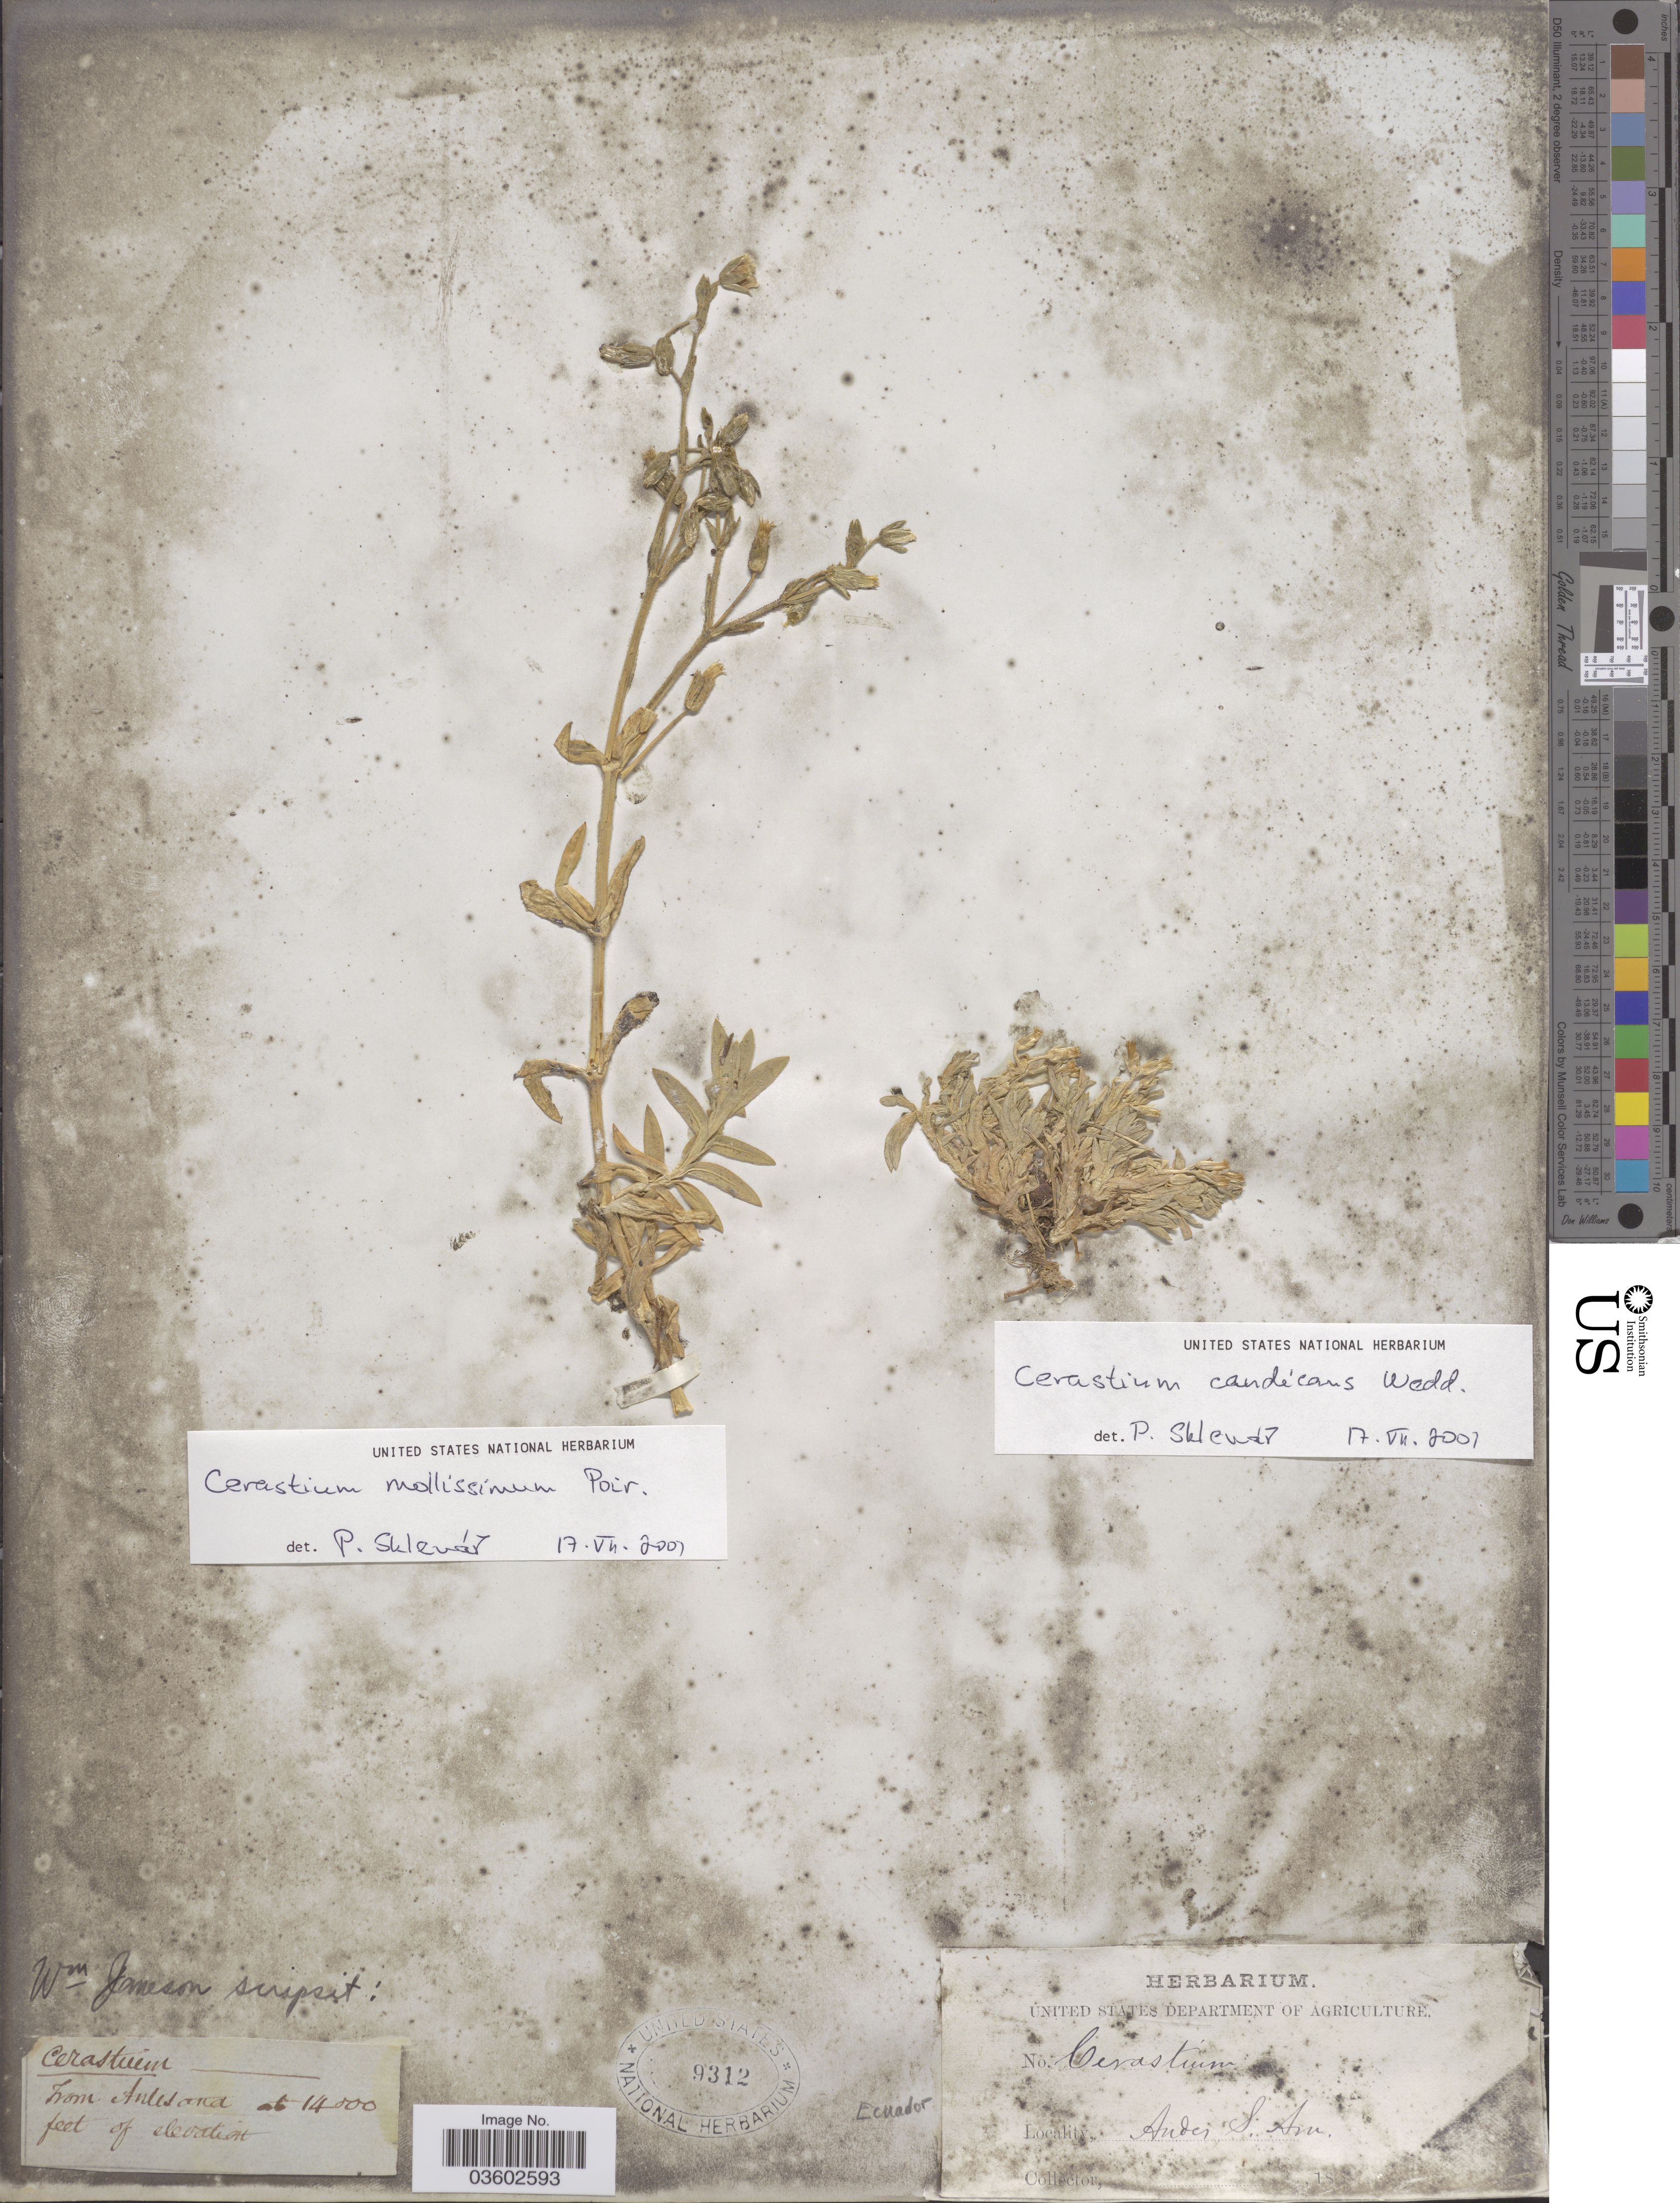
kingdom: Plantae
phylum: Tracheophyta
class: Magnoliopsida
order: Caryophyllales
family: Caryophyllaceae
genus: Cerastium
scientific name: Cerastium candicans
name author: Wedd.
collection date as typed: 18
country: Ecuador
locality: Andes. From Antisana.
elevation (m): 4267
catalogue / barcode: US 9312